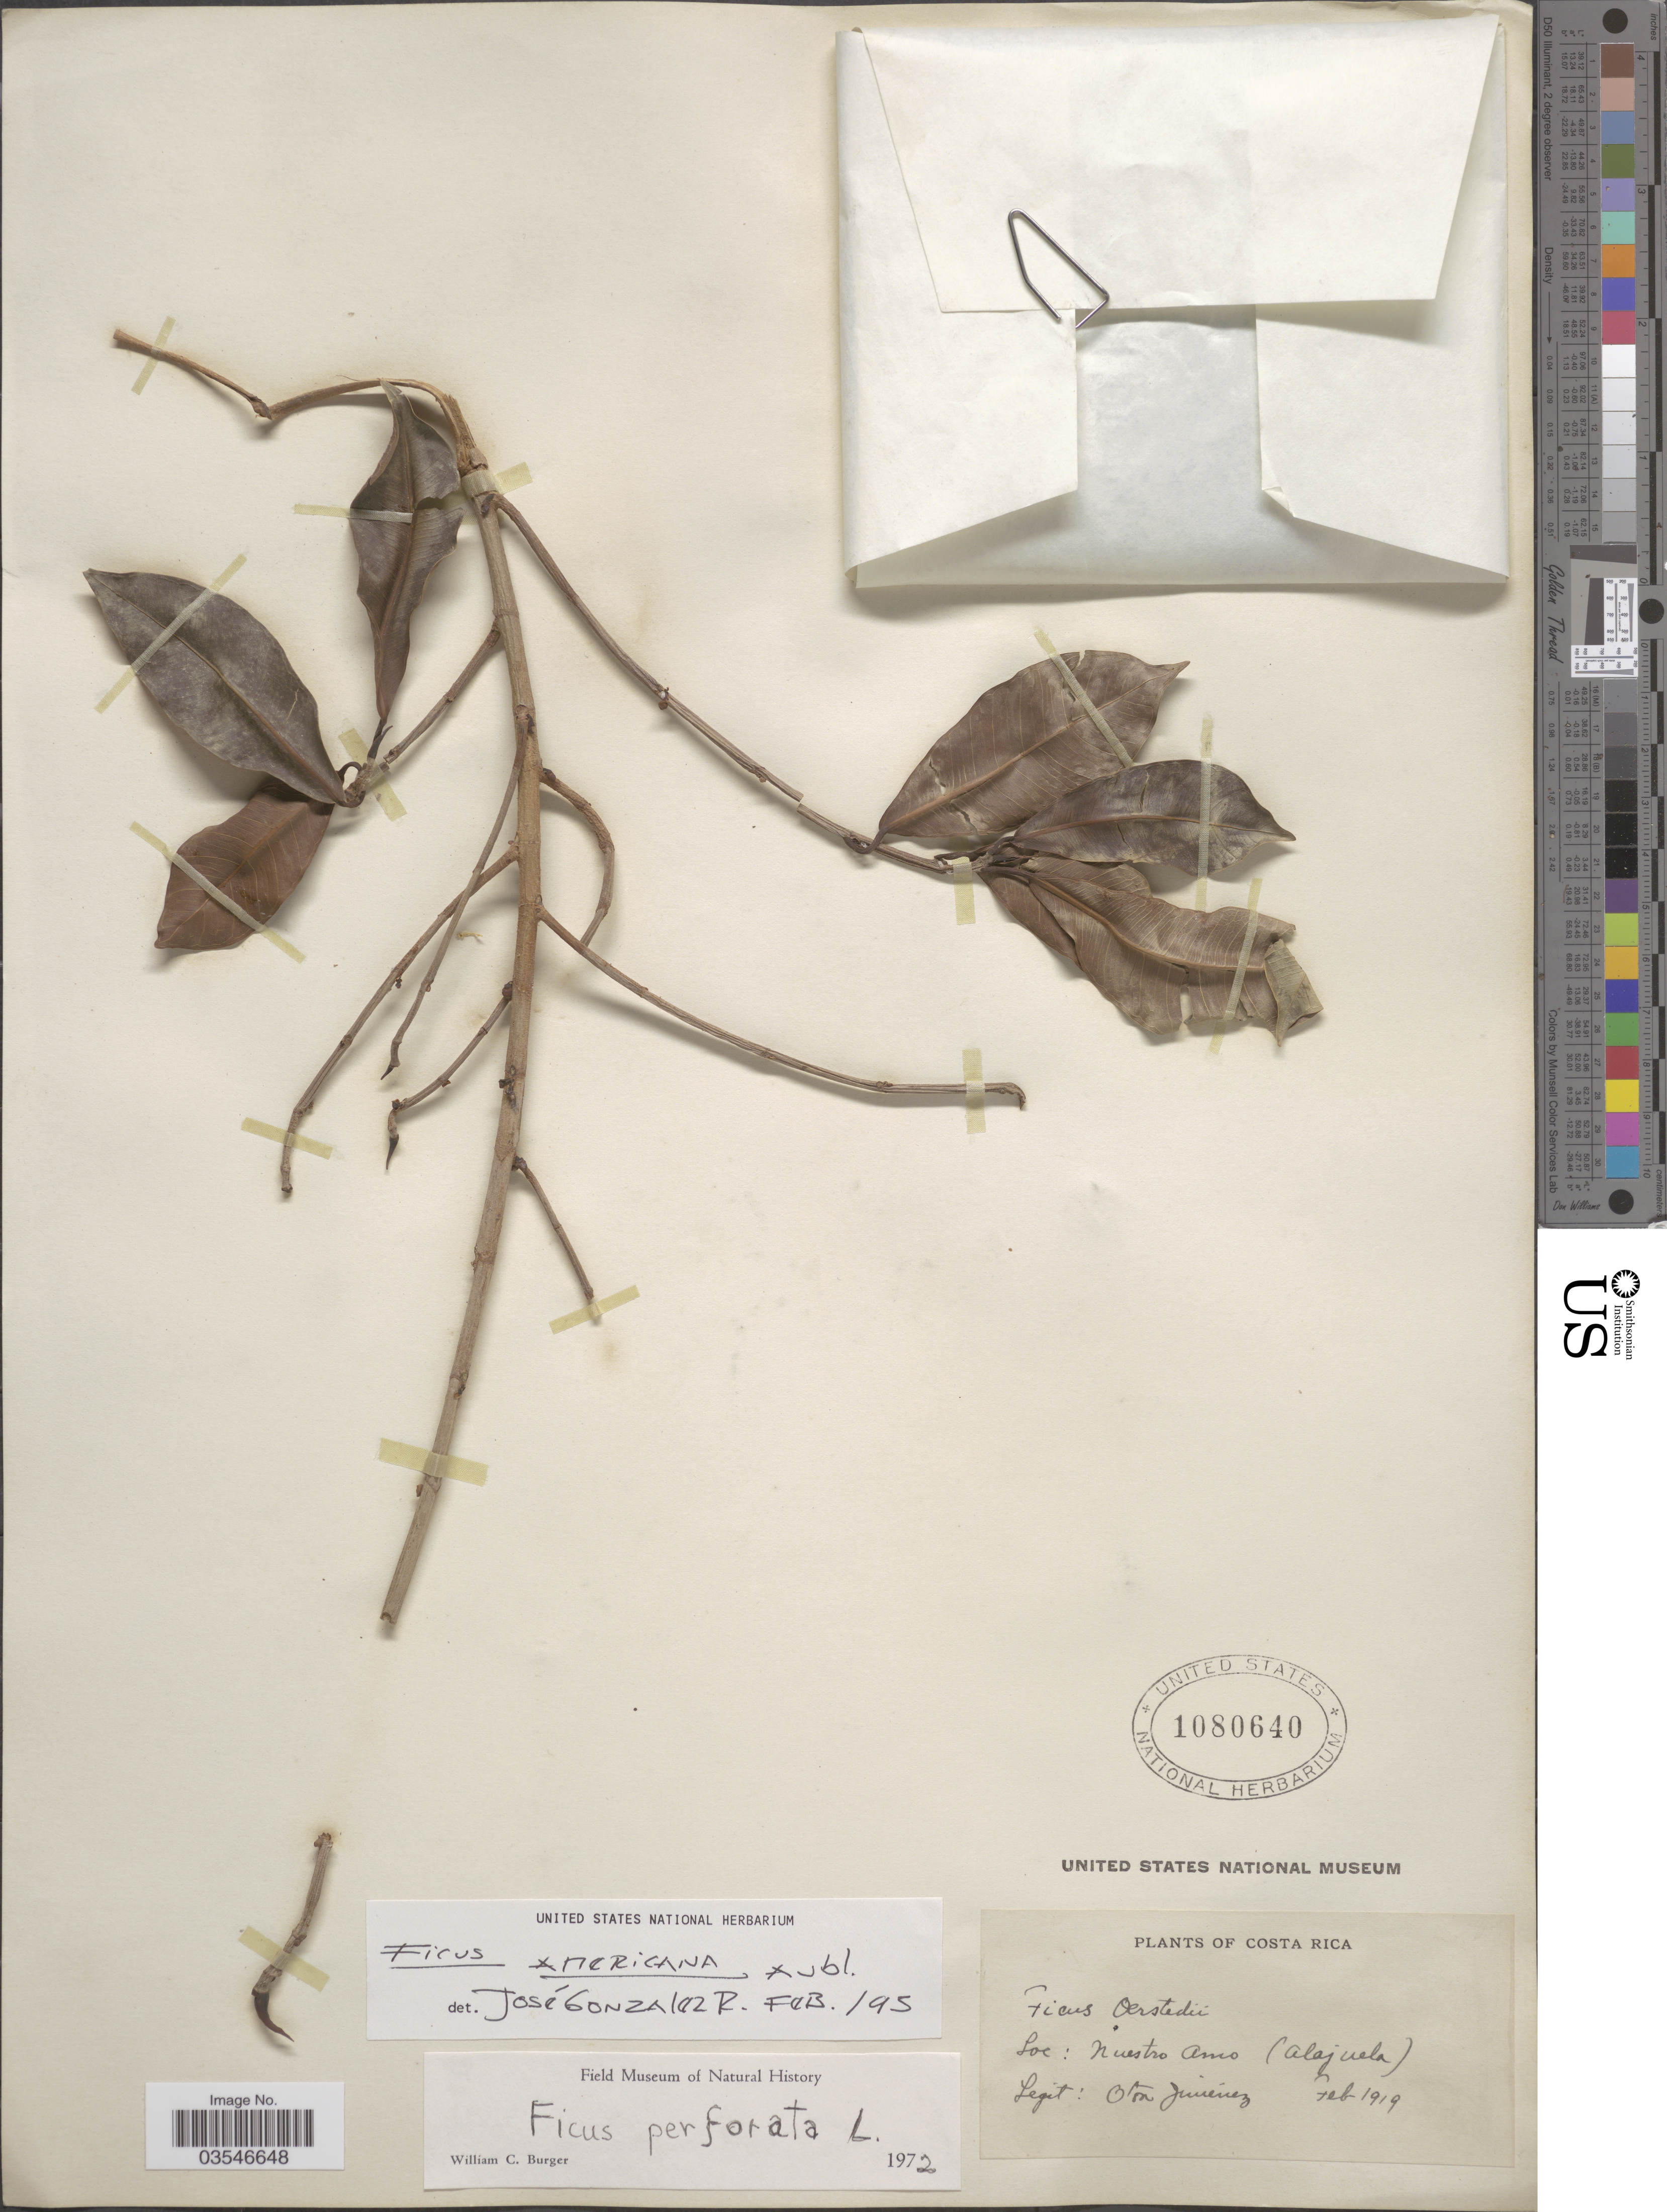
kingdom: Plantae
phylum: Tracheophyta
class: Magnoliopsida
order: Rosales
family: Moraceae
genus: Ficus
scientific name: Ficus americana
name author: Aubl.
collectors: O. Jimenez L.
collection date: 1919-02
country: Costa Rica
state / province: Alajuela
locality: Nuestro Amo (Alajuela).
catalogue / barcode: US 1080640